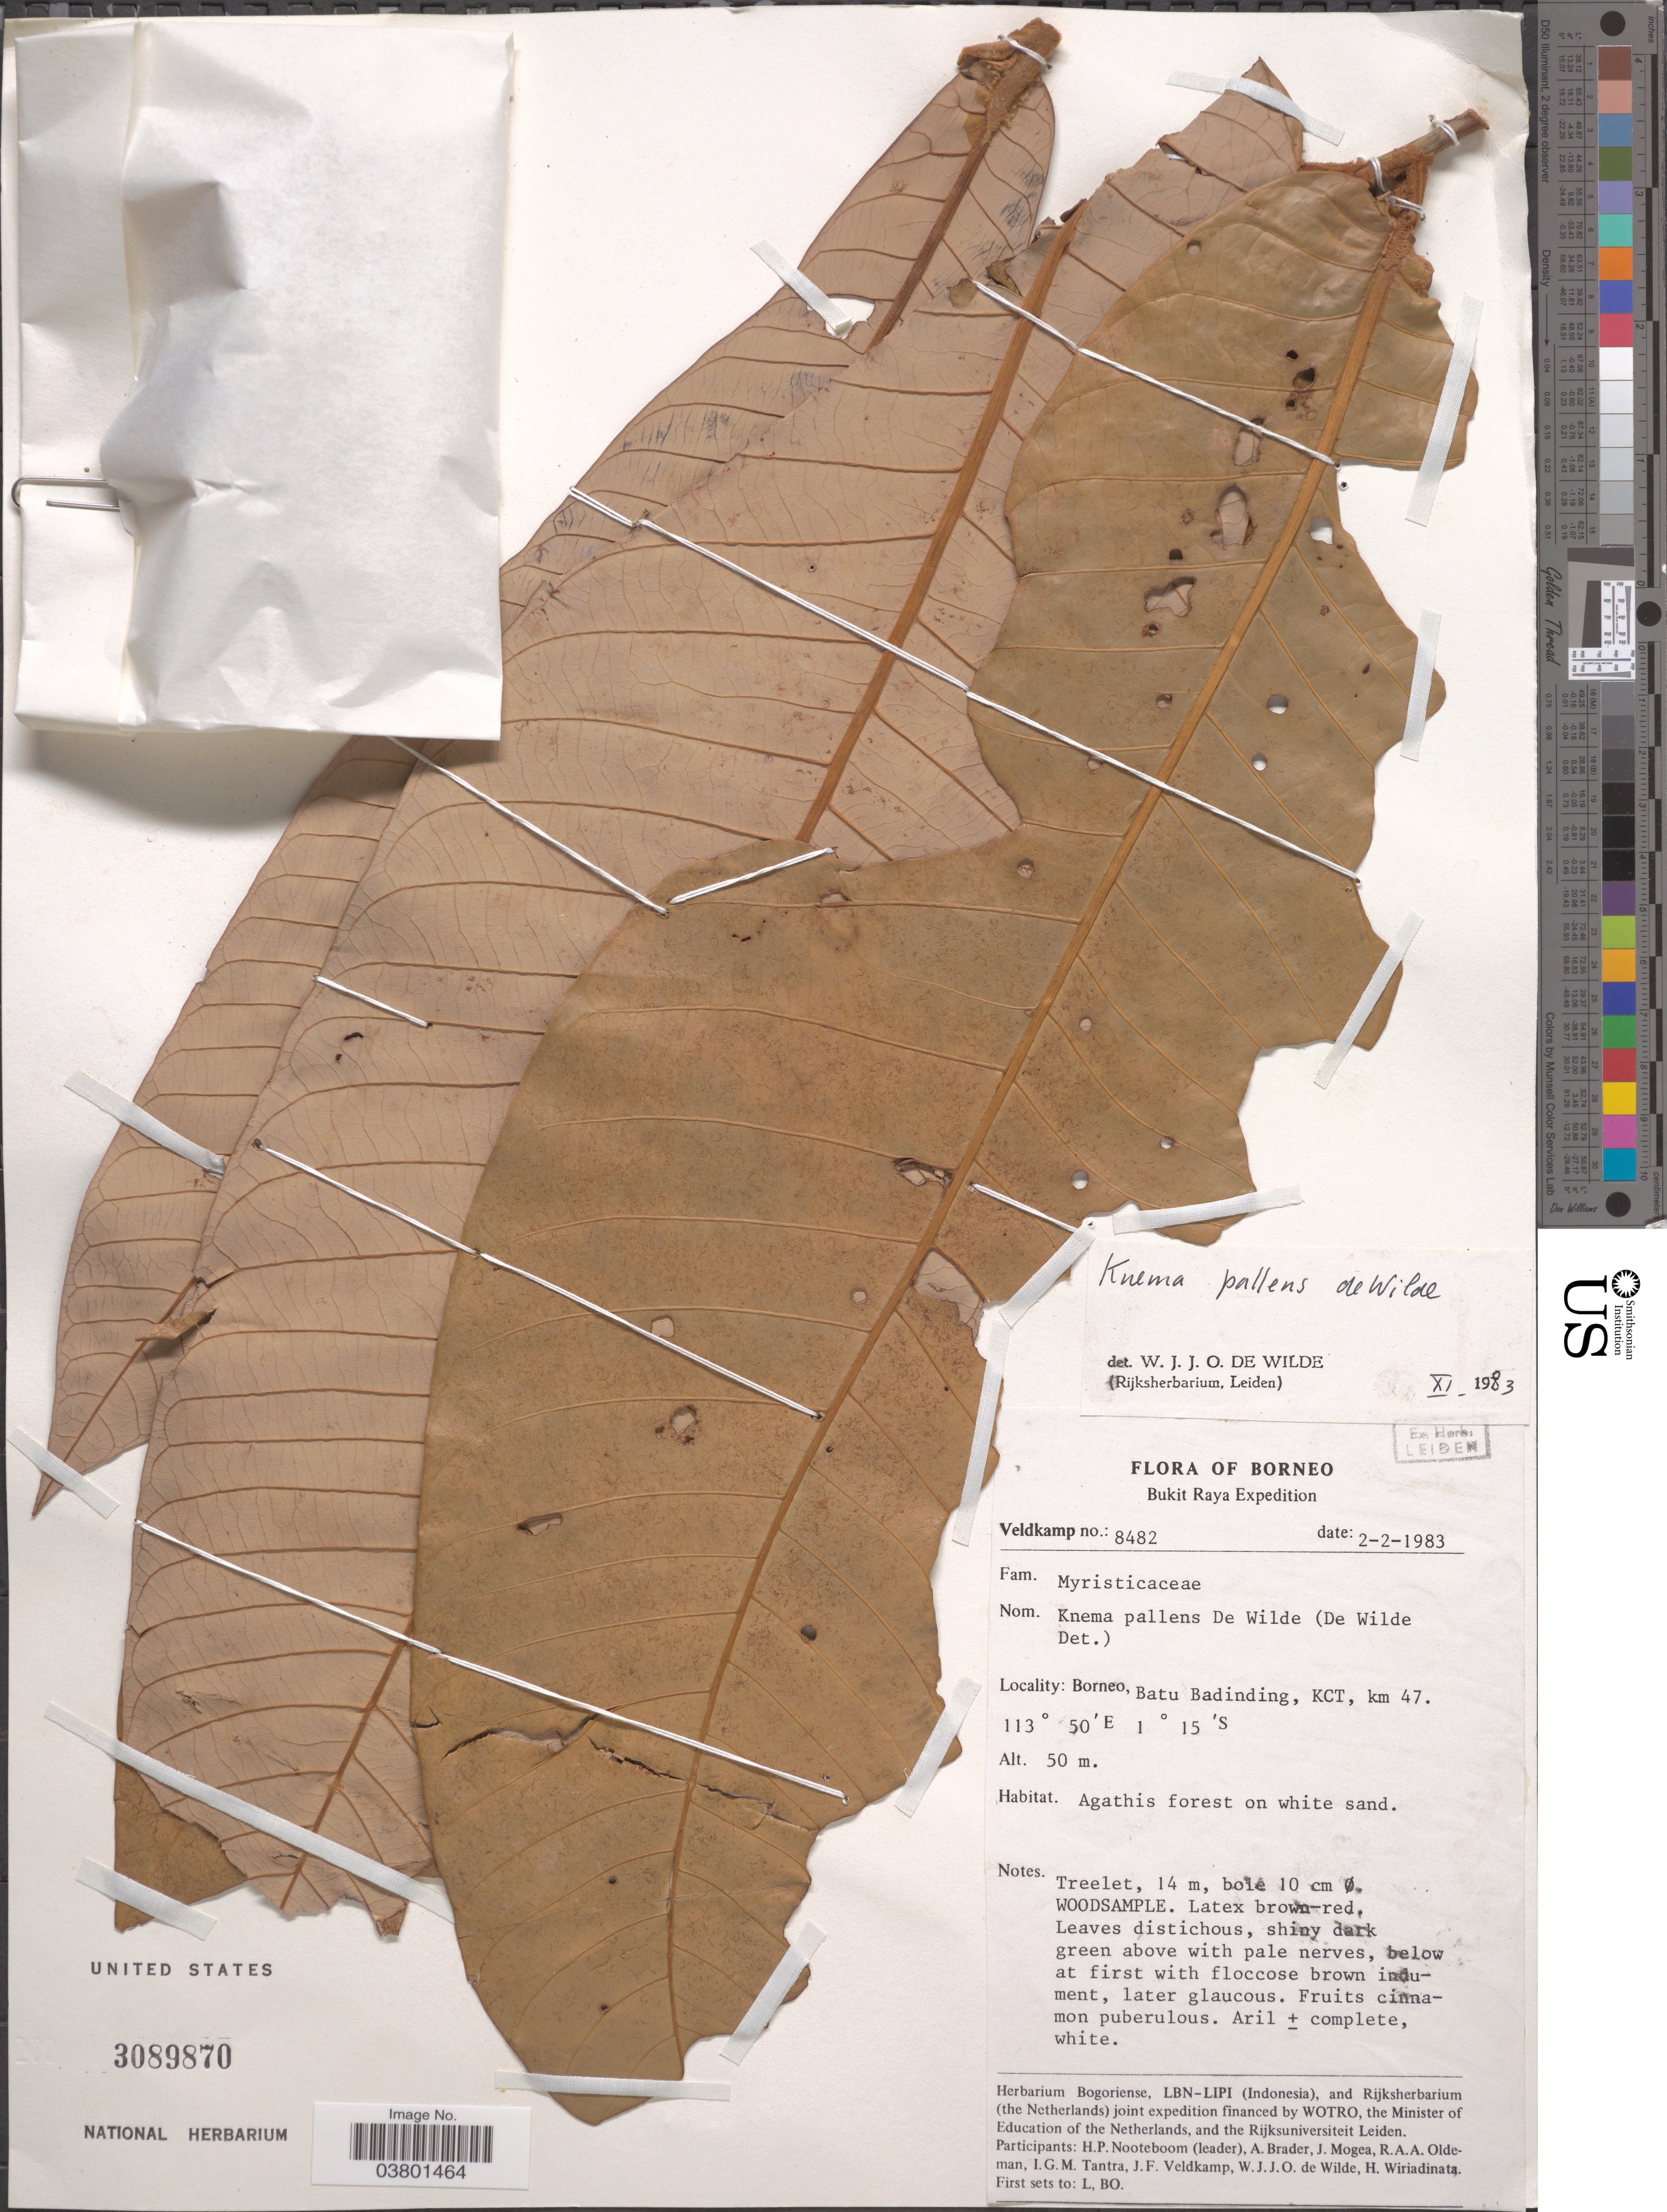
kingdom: Plantae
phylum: Tracheophyta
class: Magnoliopsida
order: Magnoliales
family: Myristicaceae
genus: Knema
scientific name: Knema pallens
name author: W.J. de Wilde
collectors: J. F. Veldkamp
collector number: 8482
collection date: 1983-02-02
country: Indonesia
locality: Borneo. Batu Badinding, KCT, km 47.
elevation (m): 50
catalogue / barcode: US 3089870